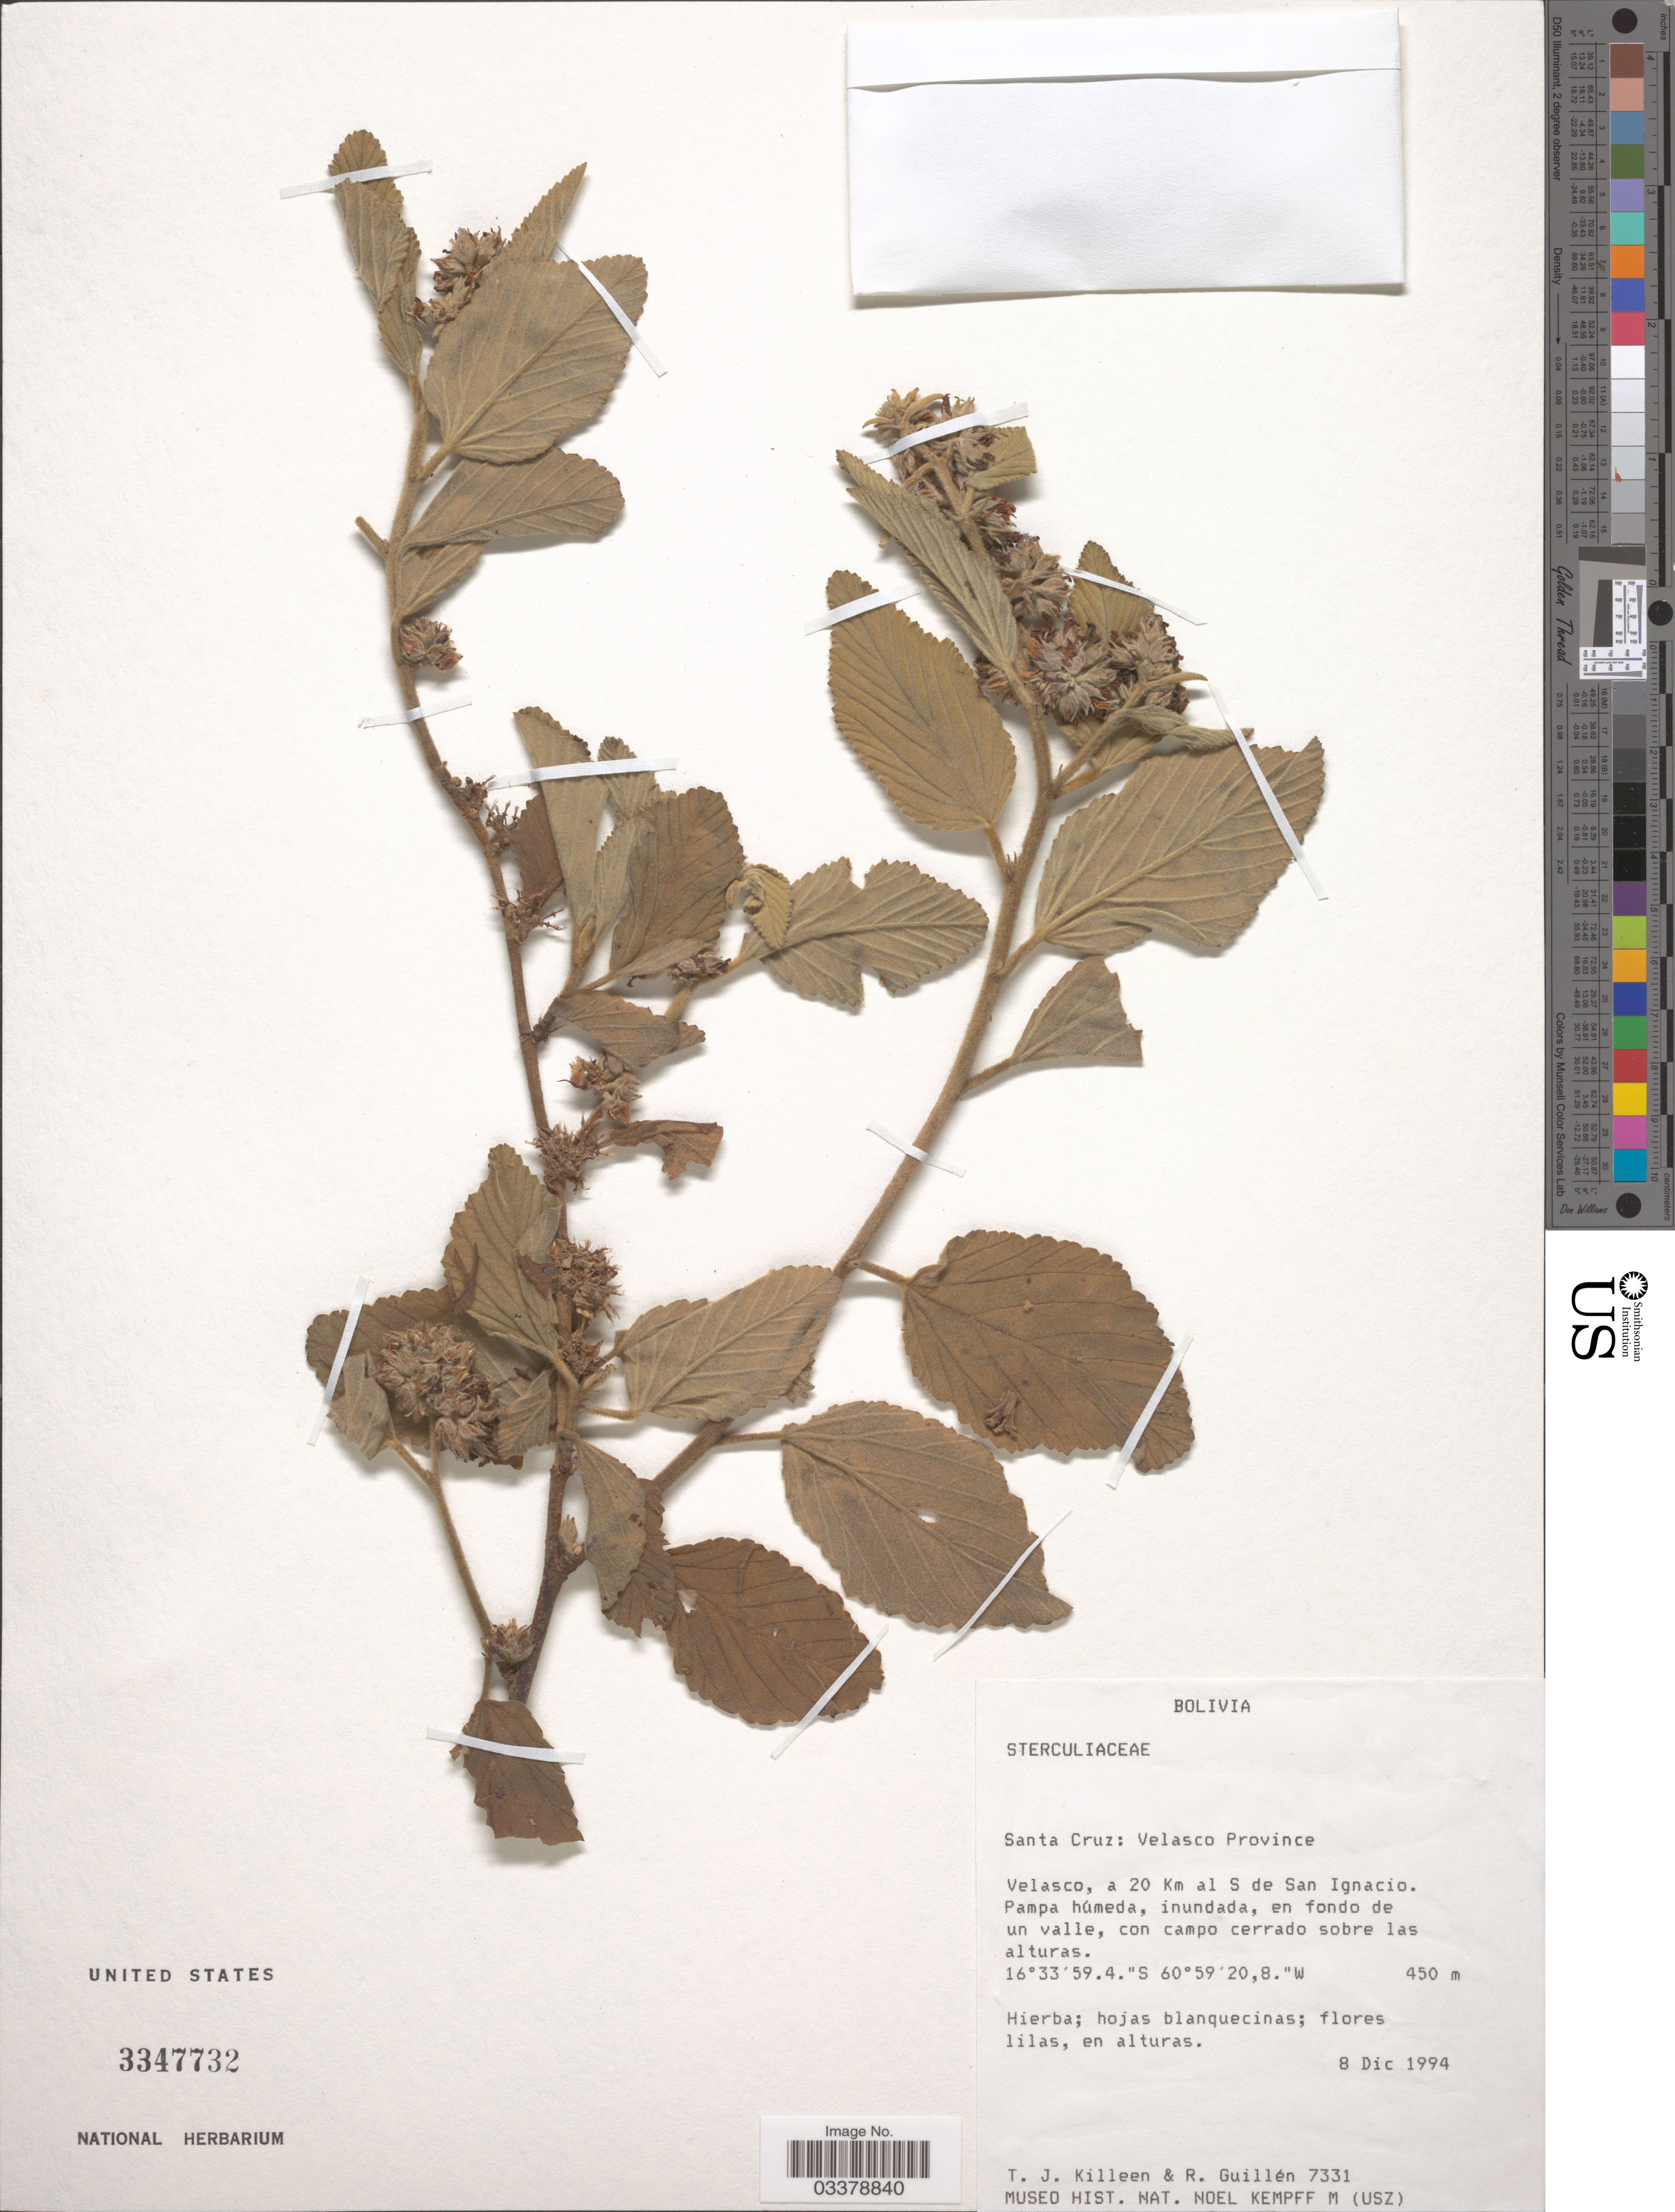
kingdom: Plantae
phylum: Tracheophyta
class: Magnoliopsida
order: Malvales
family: Malvaceae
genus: Melochia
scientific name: Melochia sp.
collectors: T. J. Killeen & R. Guillen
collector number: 7331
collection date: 1994-12-08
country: Bolivia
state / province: Santa Cruz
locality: Velasco Province, Velasco, a 20 Km al S de San Ignacio.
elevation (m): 450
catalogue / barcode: US 3347732